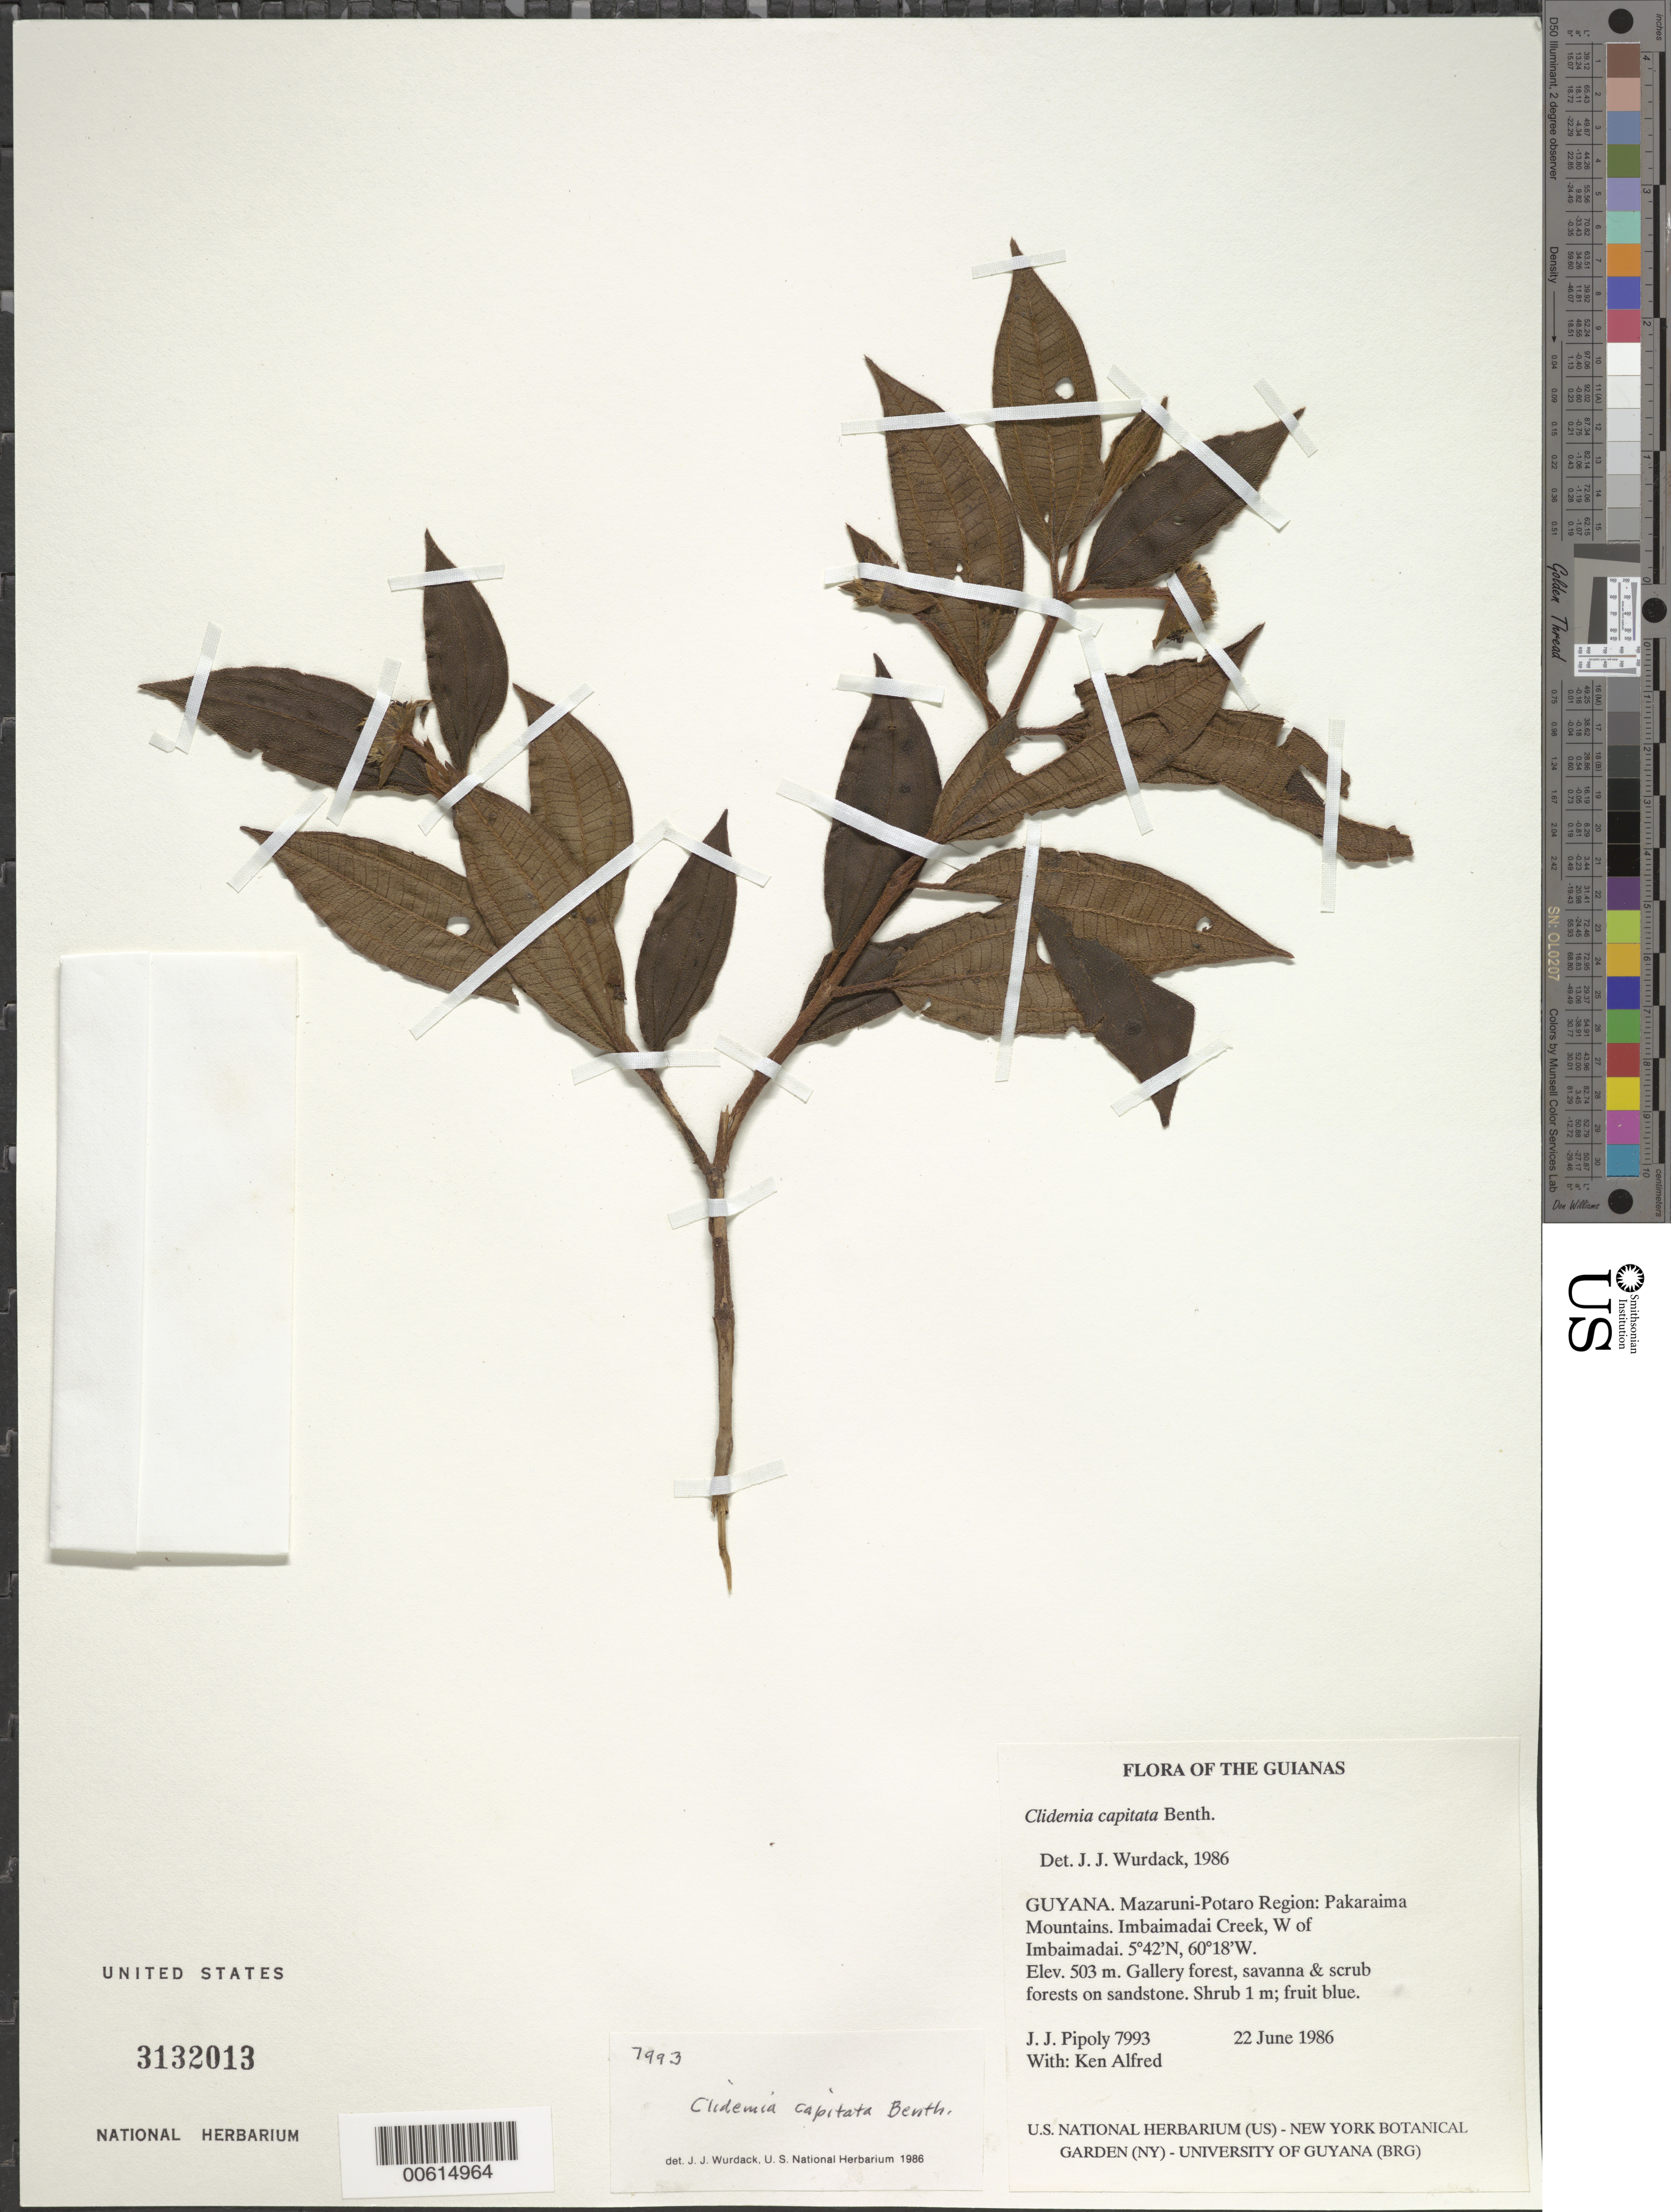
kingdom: Plantae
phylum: Tracheophyta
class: Magnoliopsida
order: Myrtales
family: Melastomataceae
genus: Clidemia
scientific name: Clidemia capitata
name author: Benth.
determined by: Wurdack, John J., (US), US (UNITED STATES)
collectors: J. J. Pipoly & K. Alfred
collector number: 7993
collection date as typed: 22 June 1986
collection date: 1986-06-22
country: Guyana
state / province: Cuyuni-Mazaruni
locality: Pakaraima Mts. Imbaimadai Creek, W of Imbaimadai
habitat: Gallery forest, savanna and scrub forests on sandstone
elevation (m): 503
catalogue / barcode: US 3132013